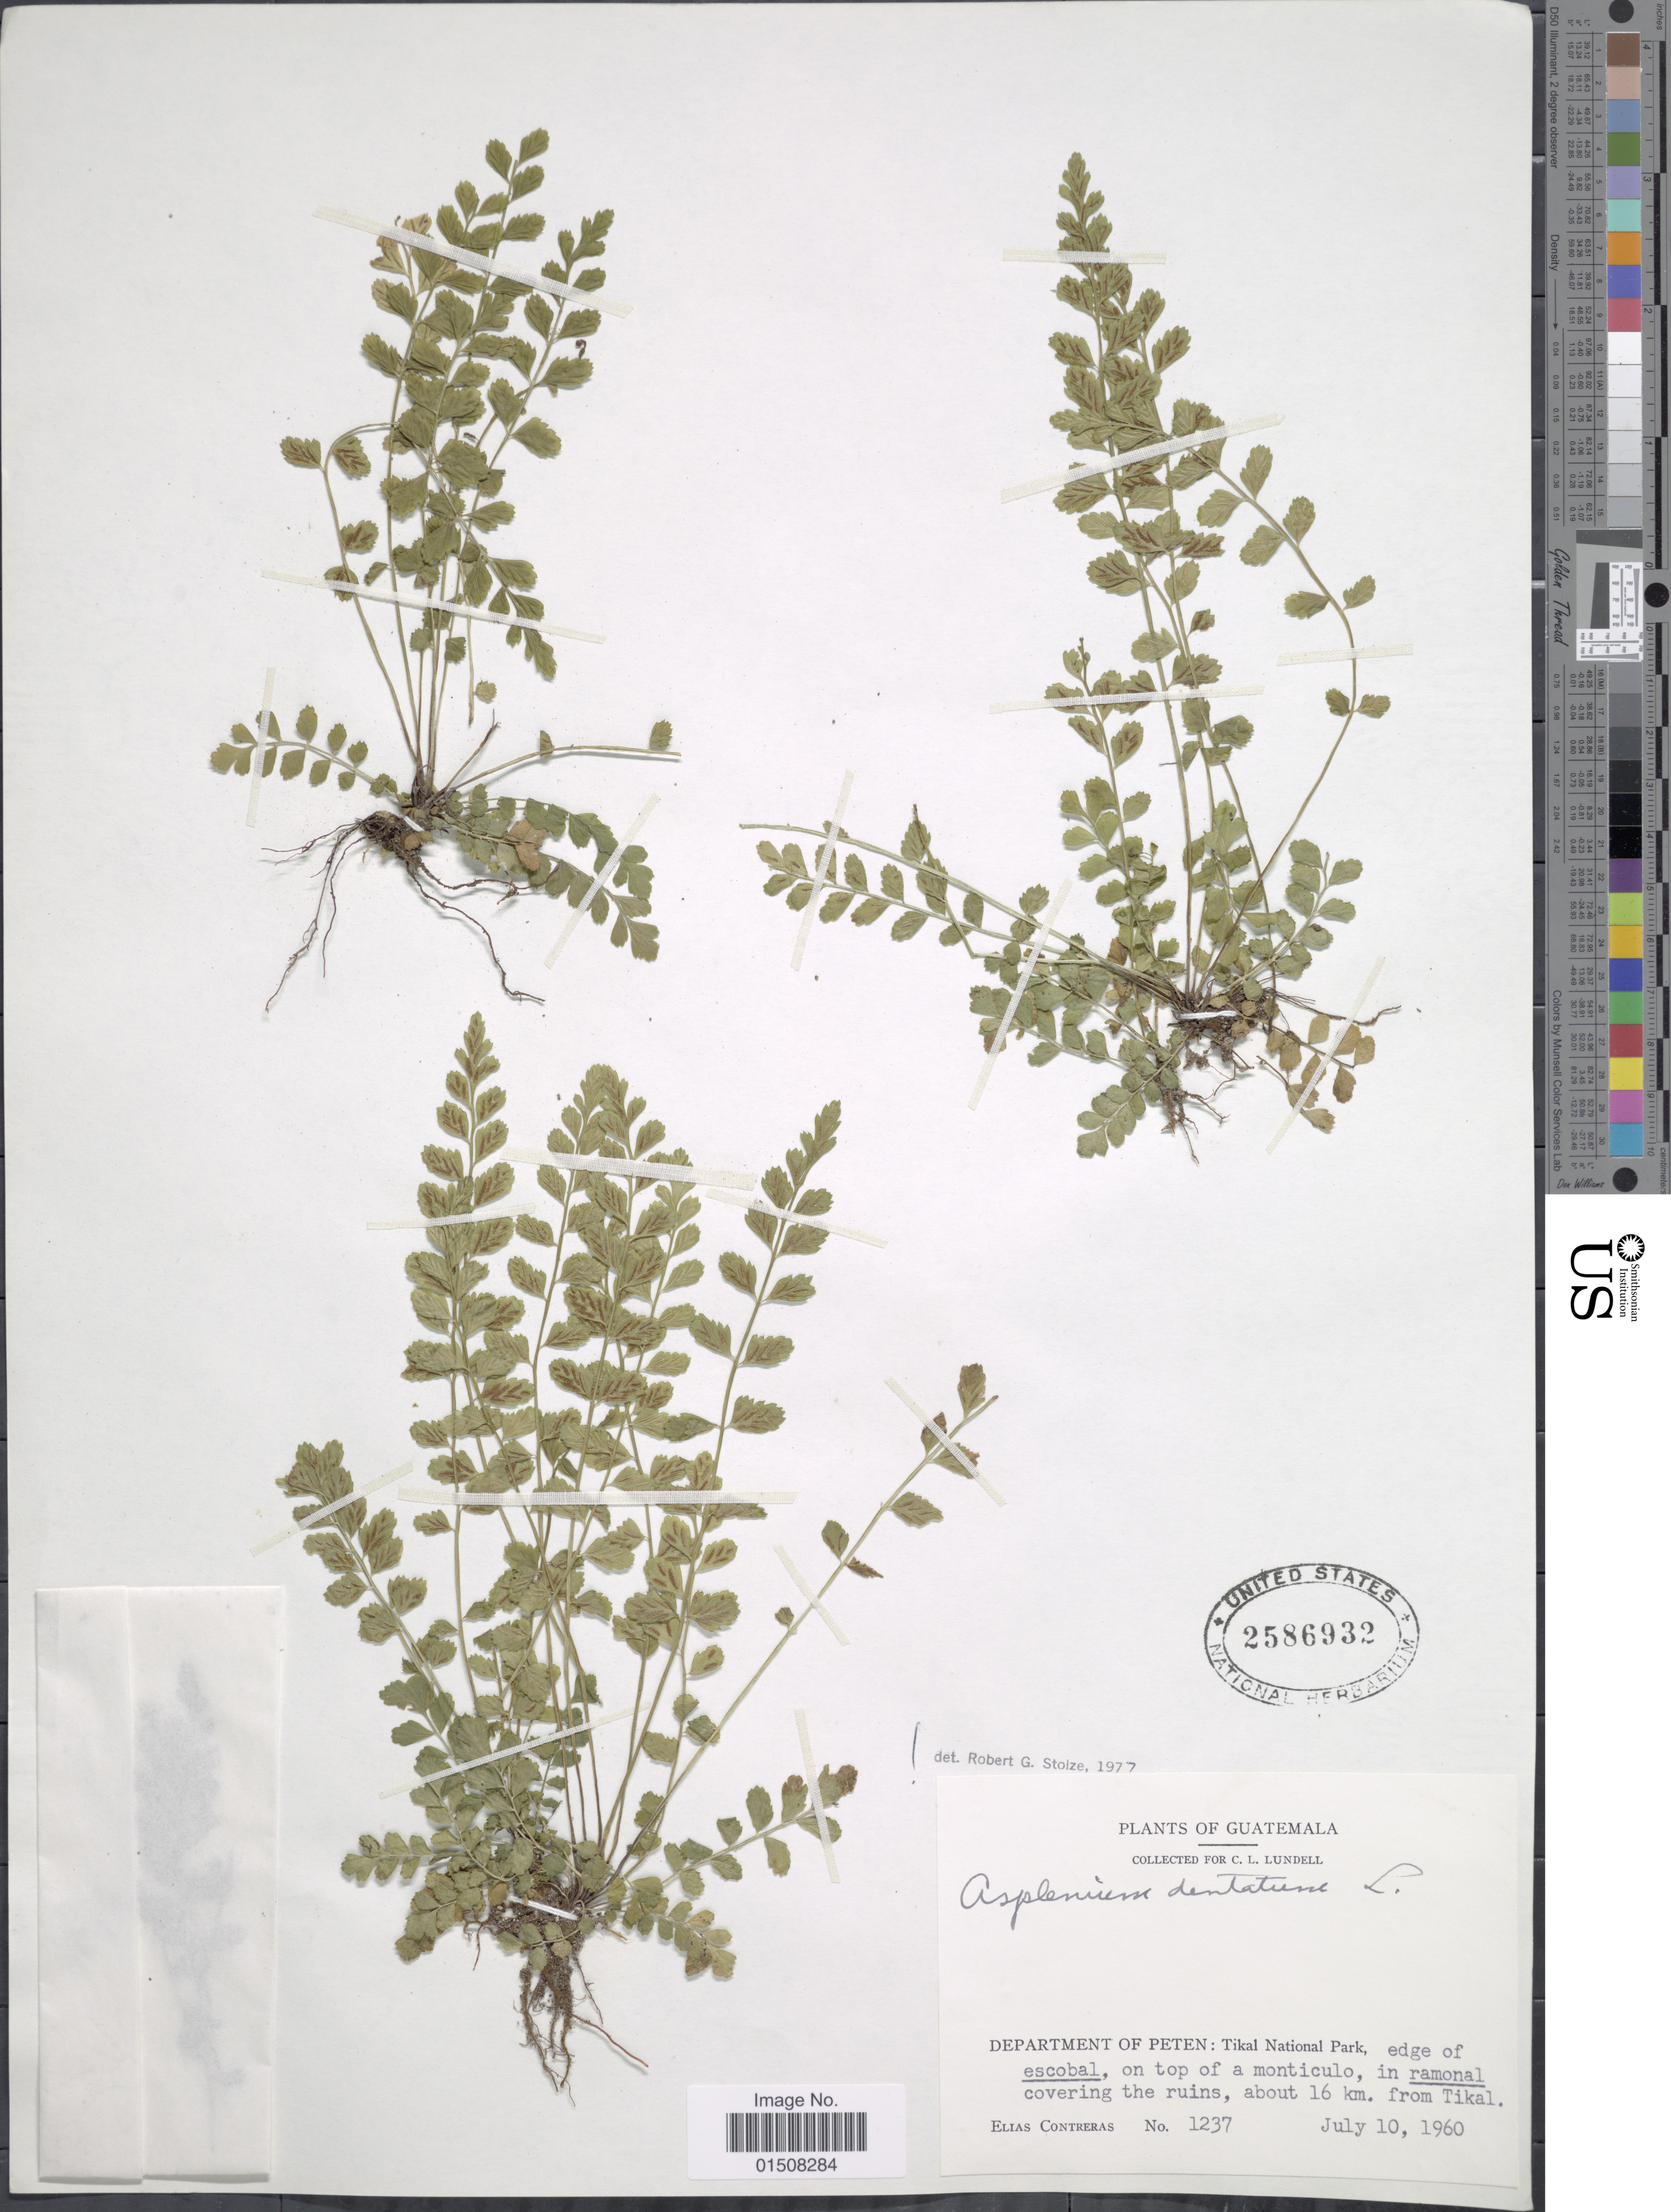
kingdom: Plantae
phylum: Tracheophyta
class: Polypodiopsida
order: Polypodiales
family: Aspleniaceae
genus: Asplenium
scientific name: Asplenium trichomanes-dentatum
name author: L.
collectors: E. Contreras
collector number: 1237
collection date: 1960-07-10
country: Guatemala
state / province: El Petén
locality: Department of Peten, Tikal National Park, edge of escobal, on top of monticulo, in ramonal covering the ruins, about 16 km. from Tikal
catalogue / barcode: US 2586932